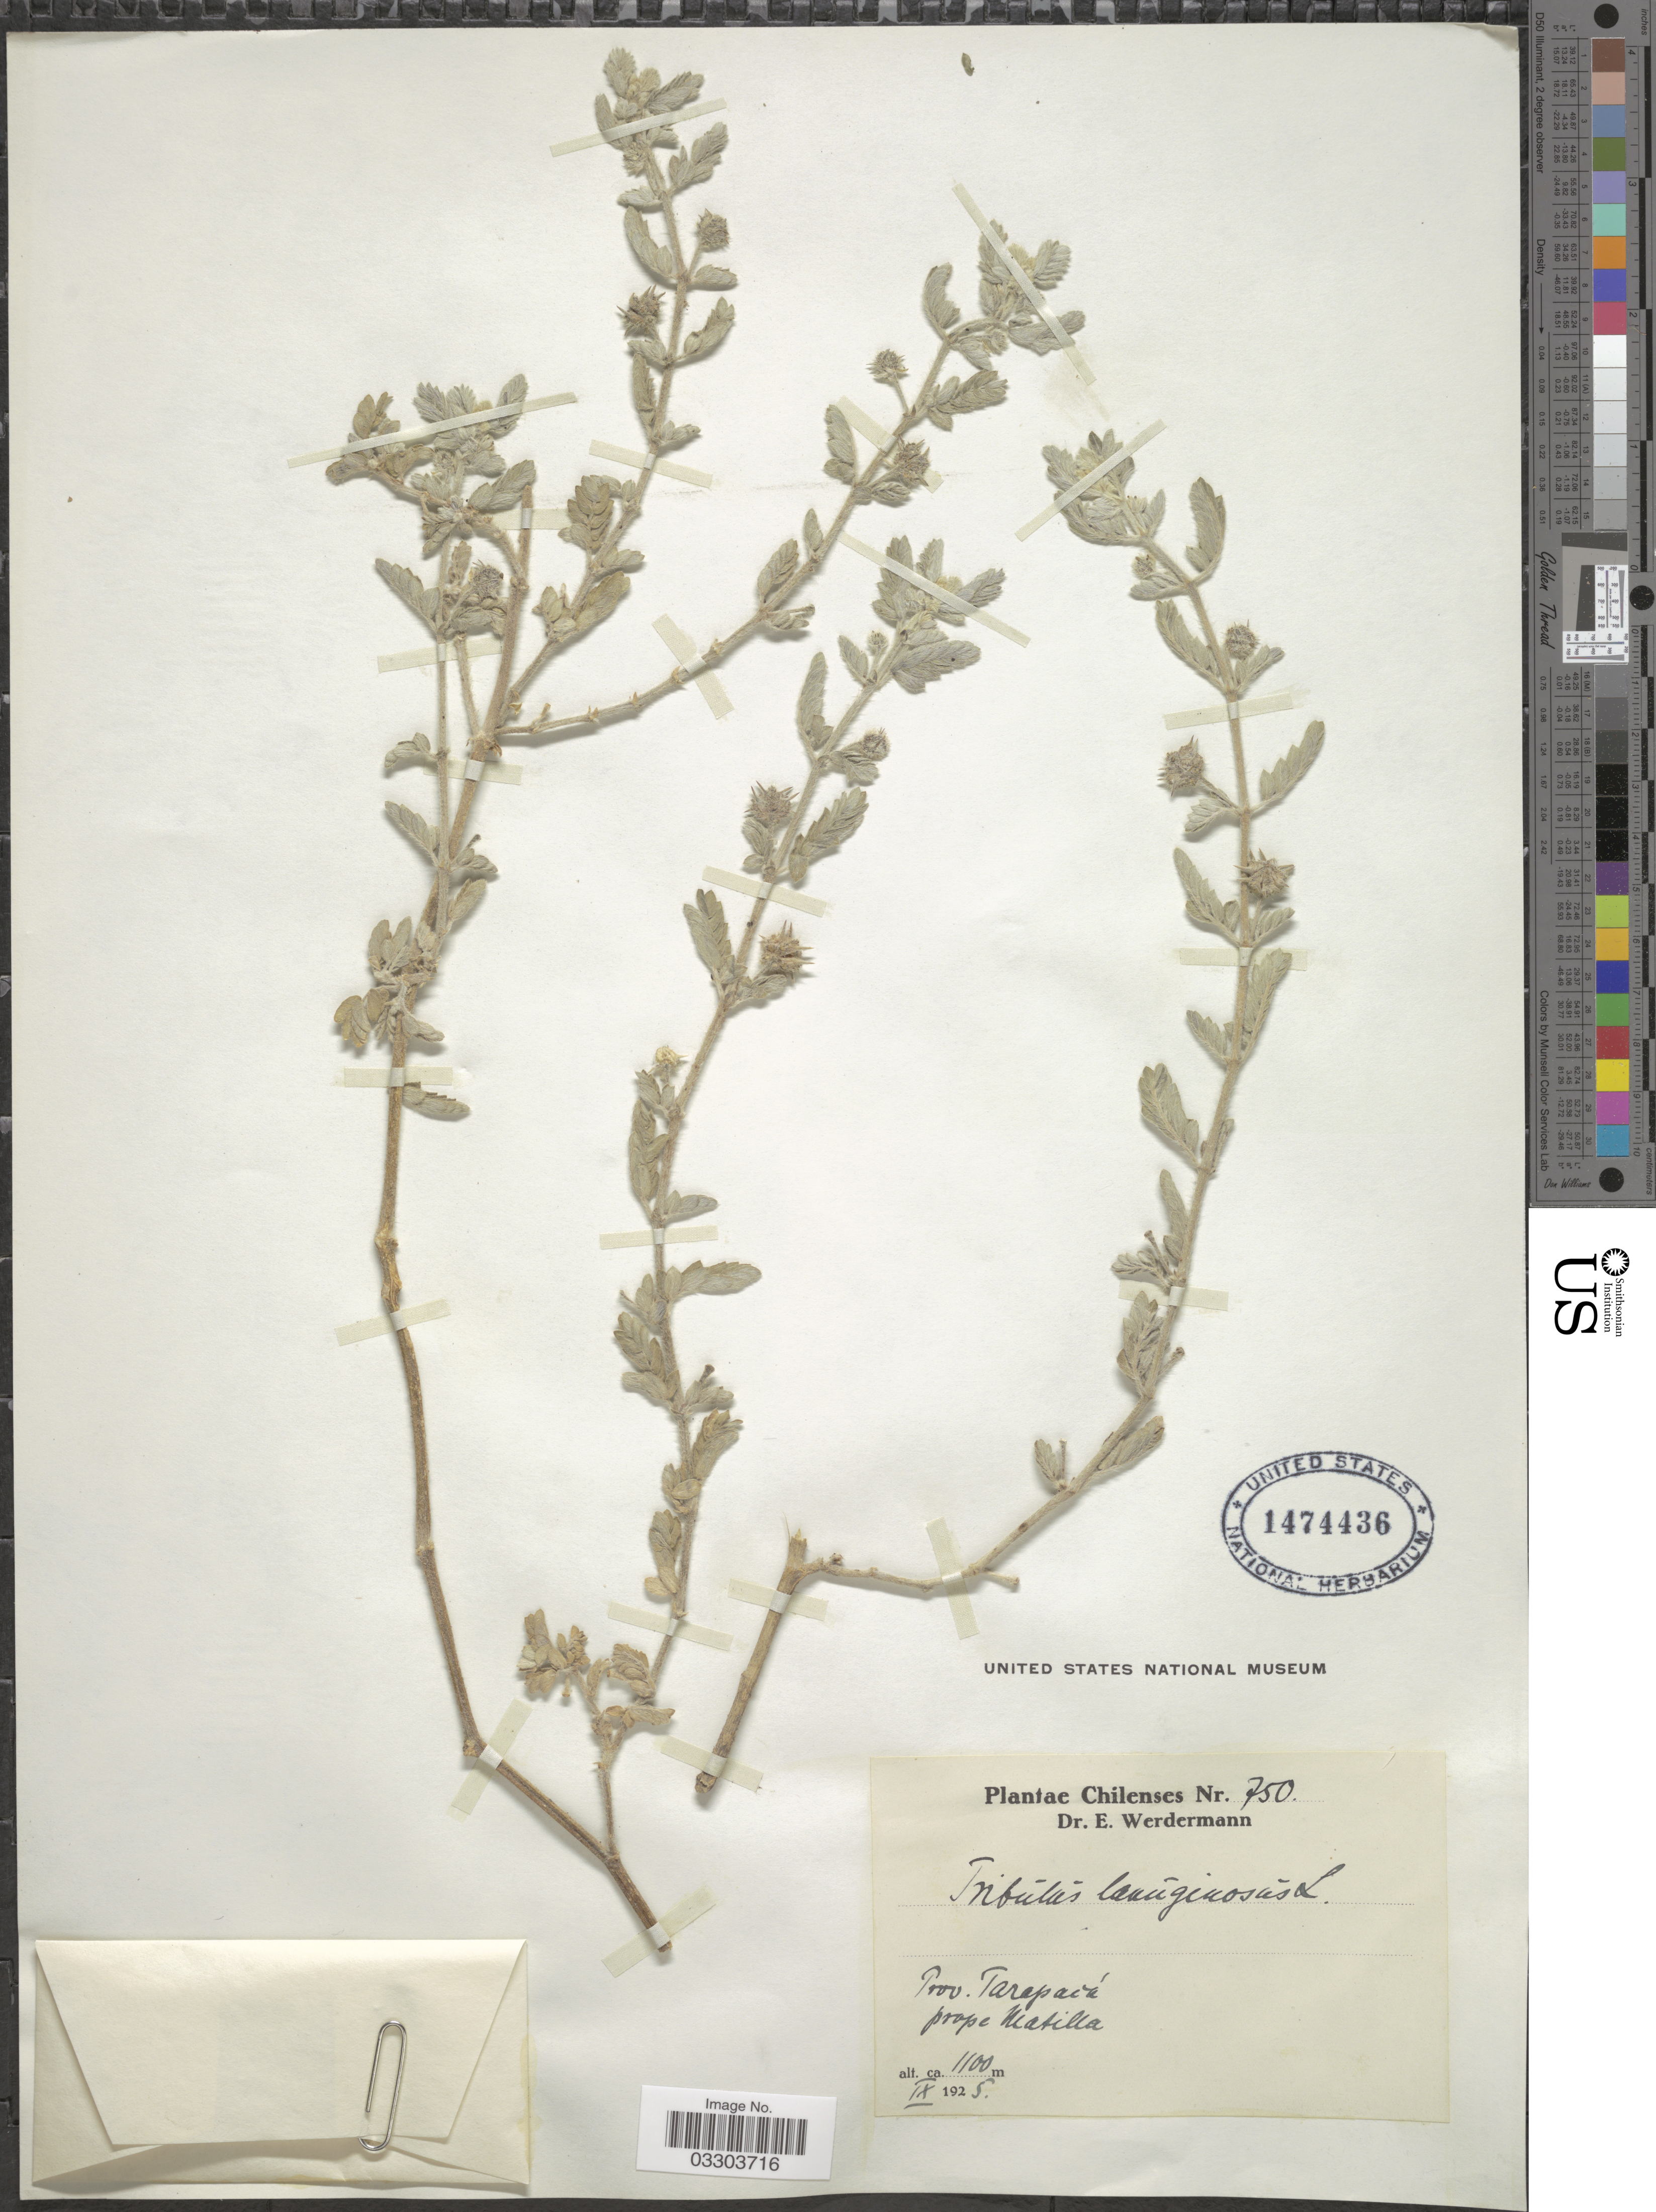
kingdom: Plantae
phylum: Tracheophyta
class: Magnoliopsida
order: Zygophyllales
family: Zygophyllaceae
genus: Tribulus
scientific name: Tribulus cistoides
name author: L.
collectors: E. Werdermann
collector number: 750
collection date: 1925-09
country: Chile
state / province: Tarapacá (I)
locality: Prope Matilla.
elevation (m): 1100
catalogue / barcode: US 1474436